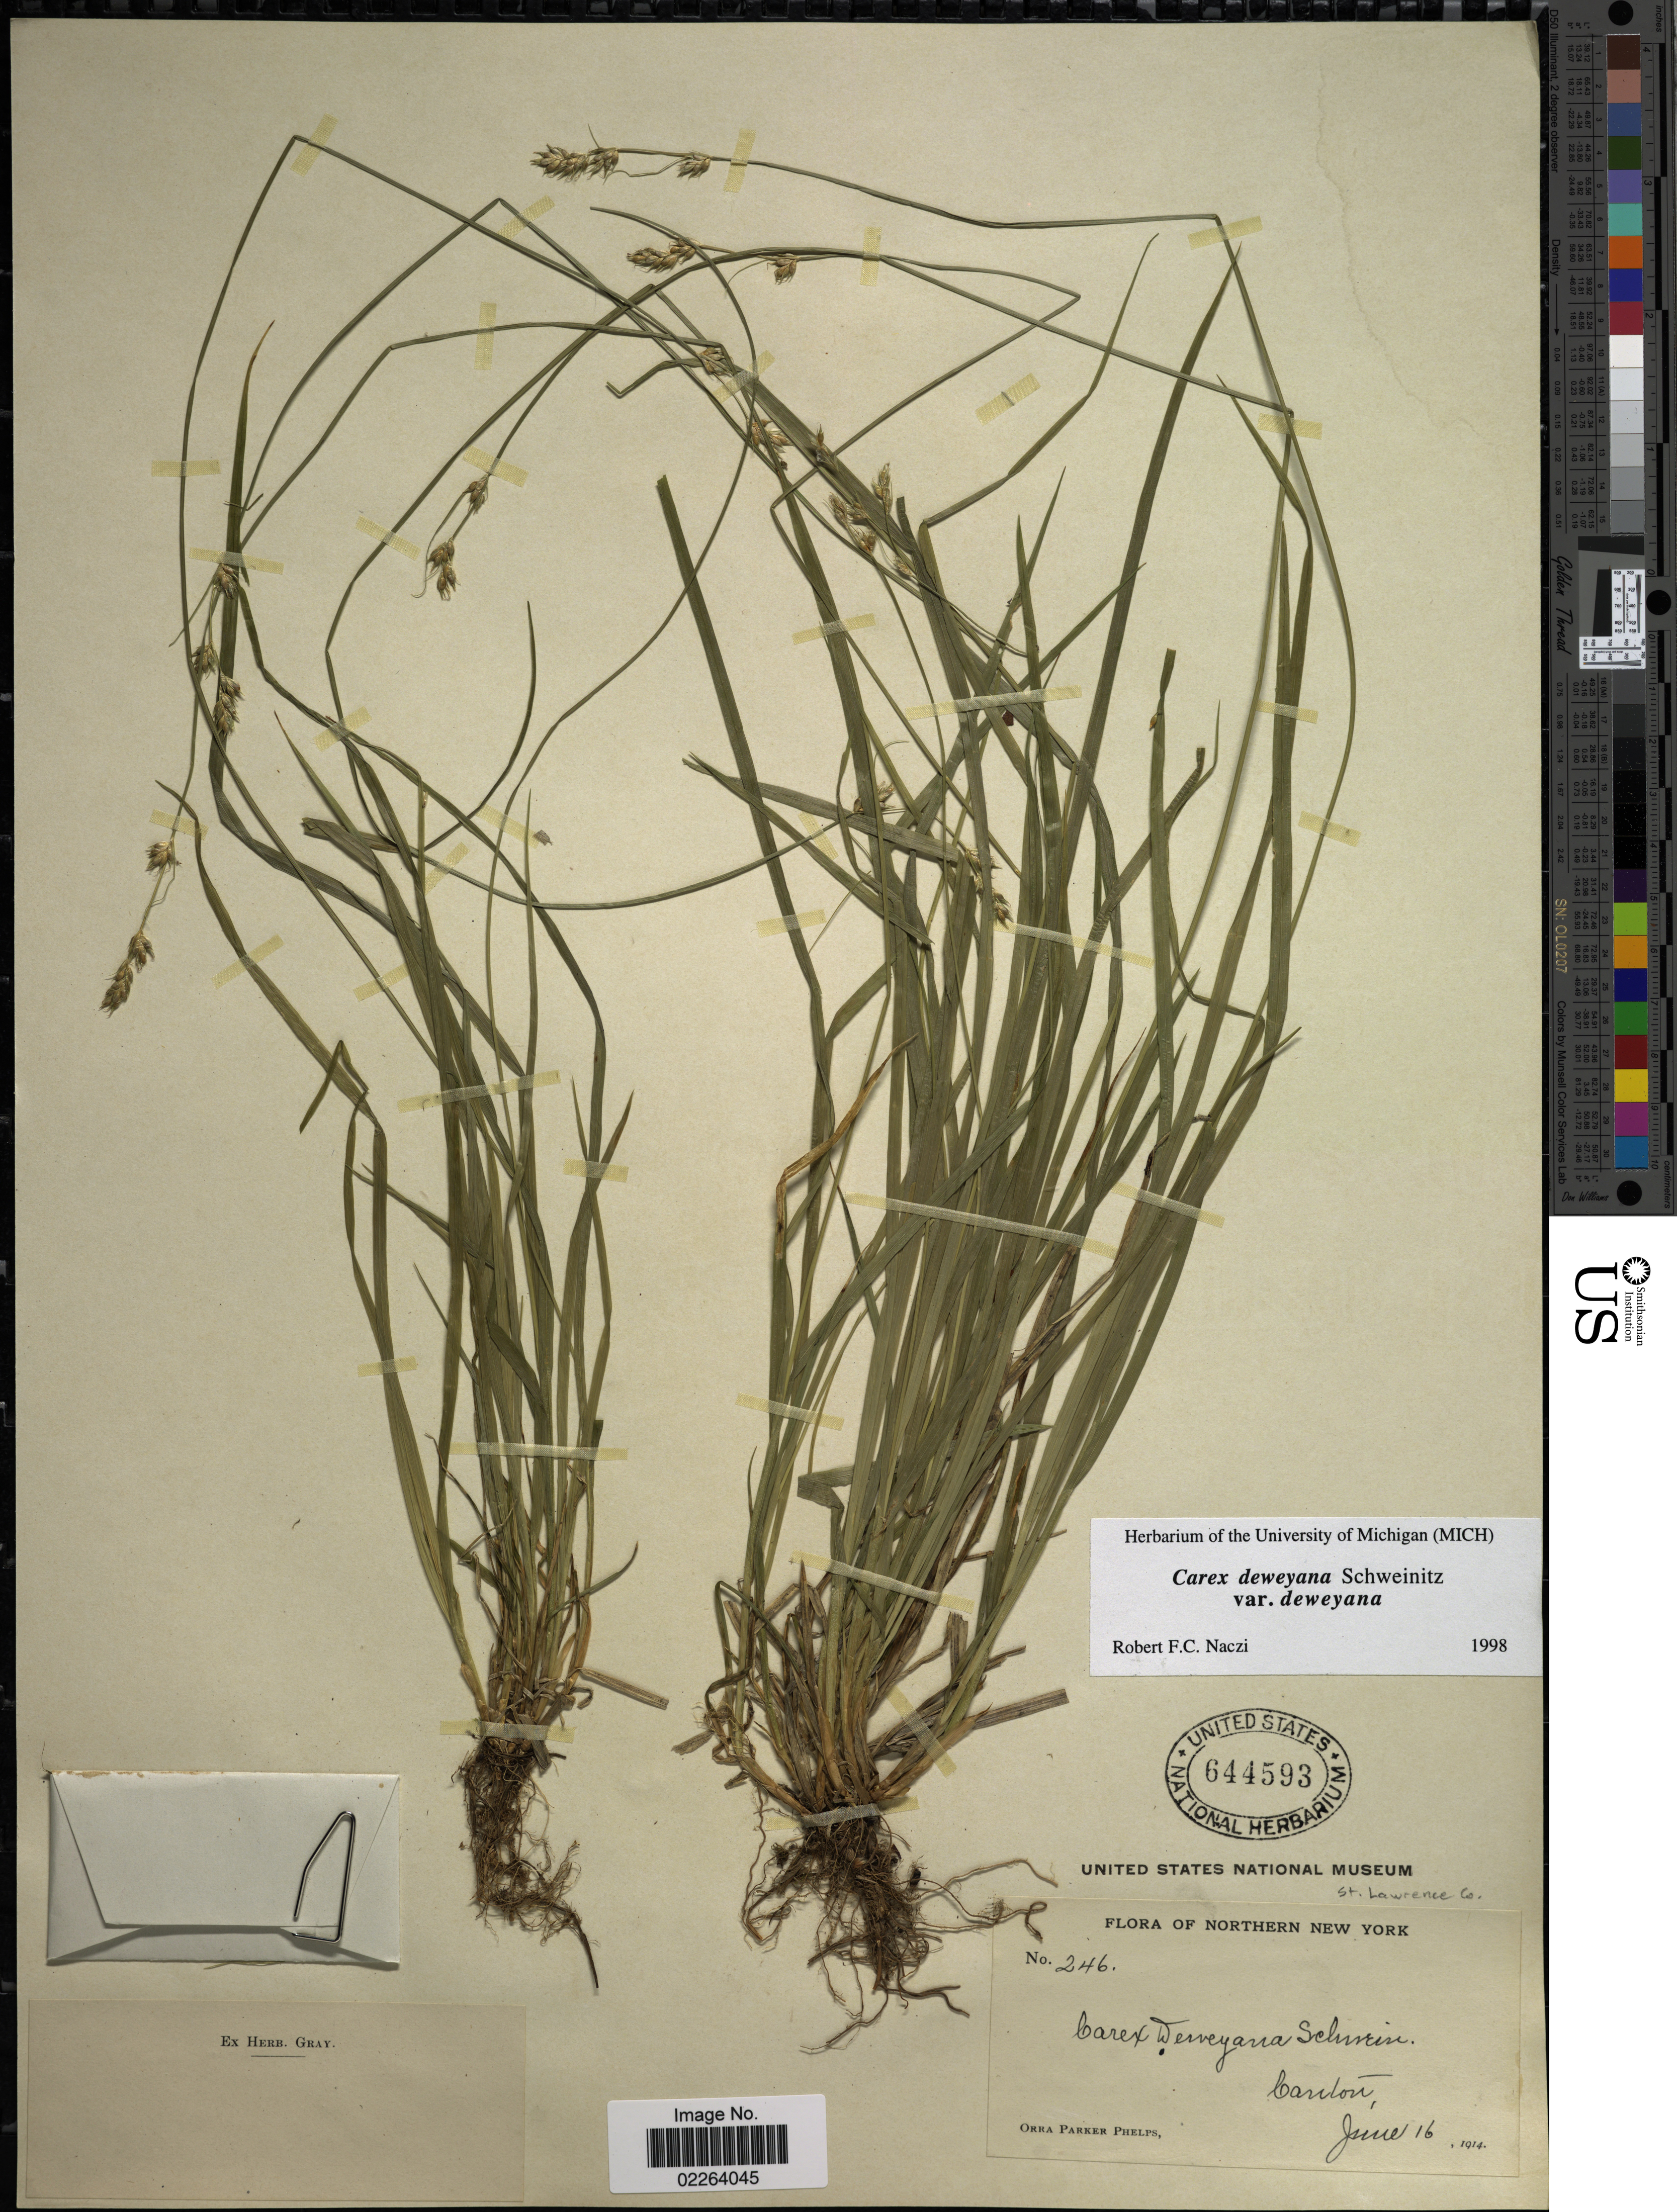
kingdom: Plantae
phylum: Tracheophyta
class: Liliopsida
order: Poales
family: Cyperaceae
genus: Carex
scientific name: Carex deweyana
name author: Schwein.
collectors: O. P. Phelps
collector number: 246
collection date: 1914-06-16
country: United States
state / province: New York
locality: Northern New York, Canton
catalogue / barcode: US 644593